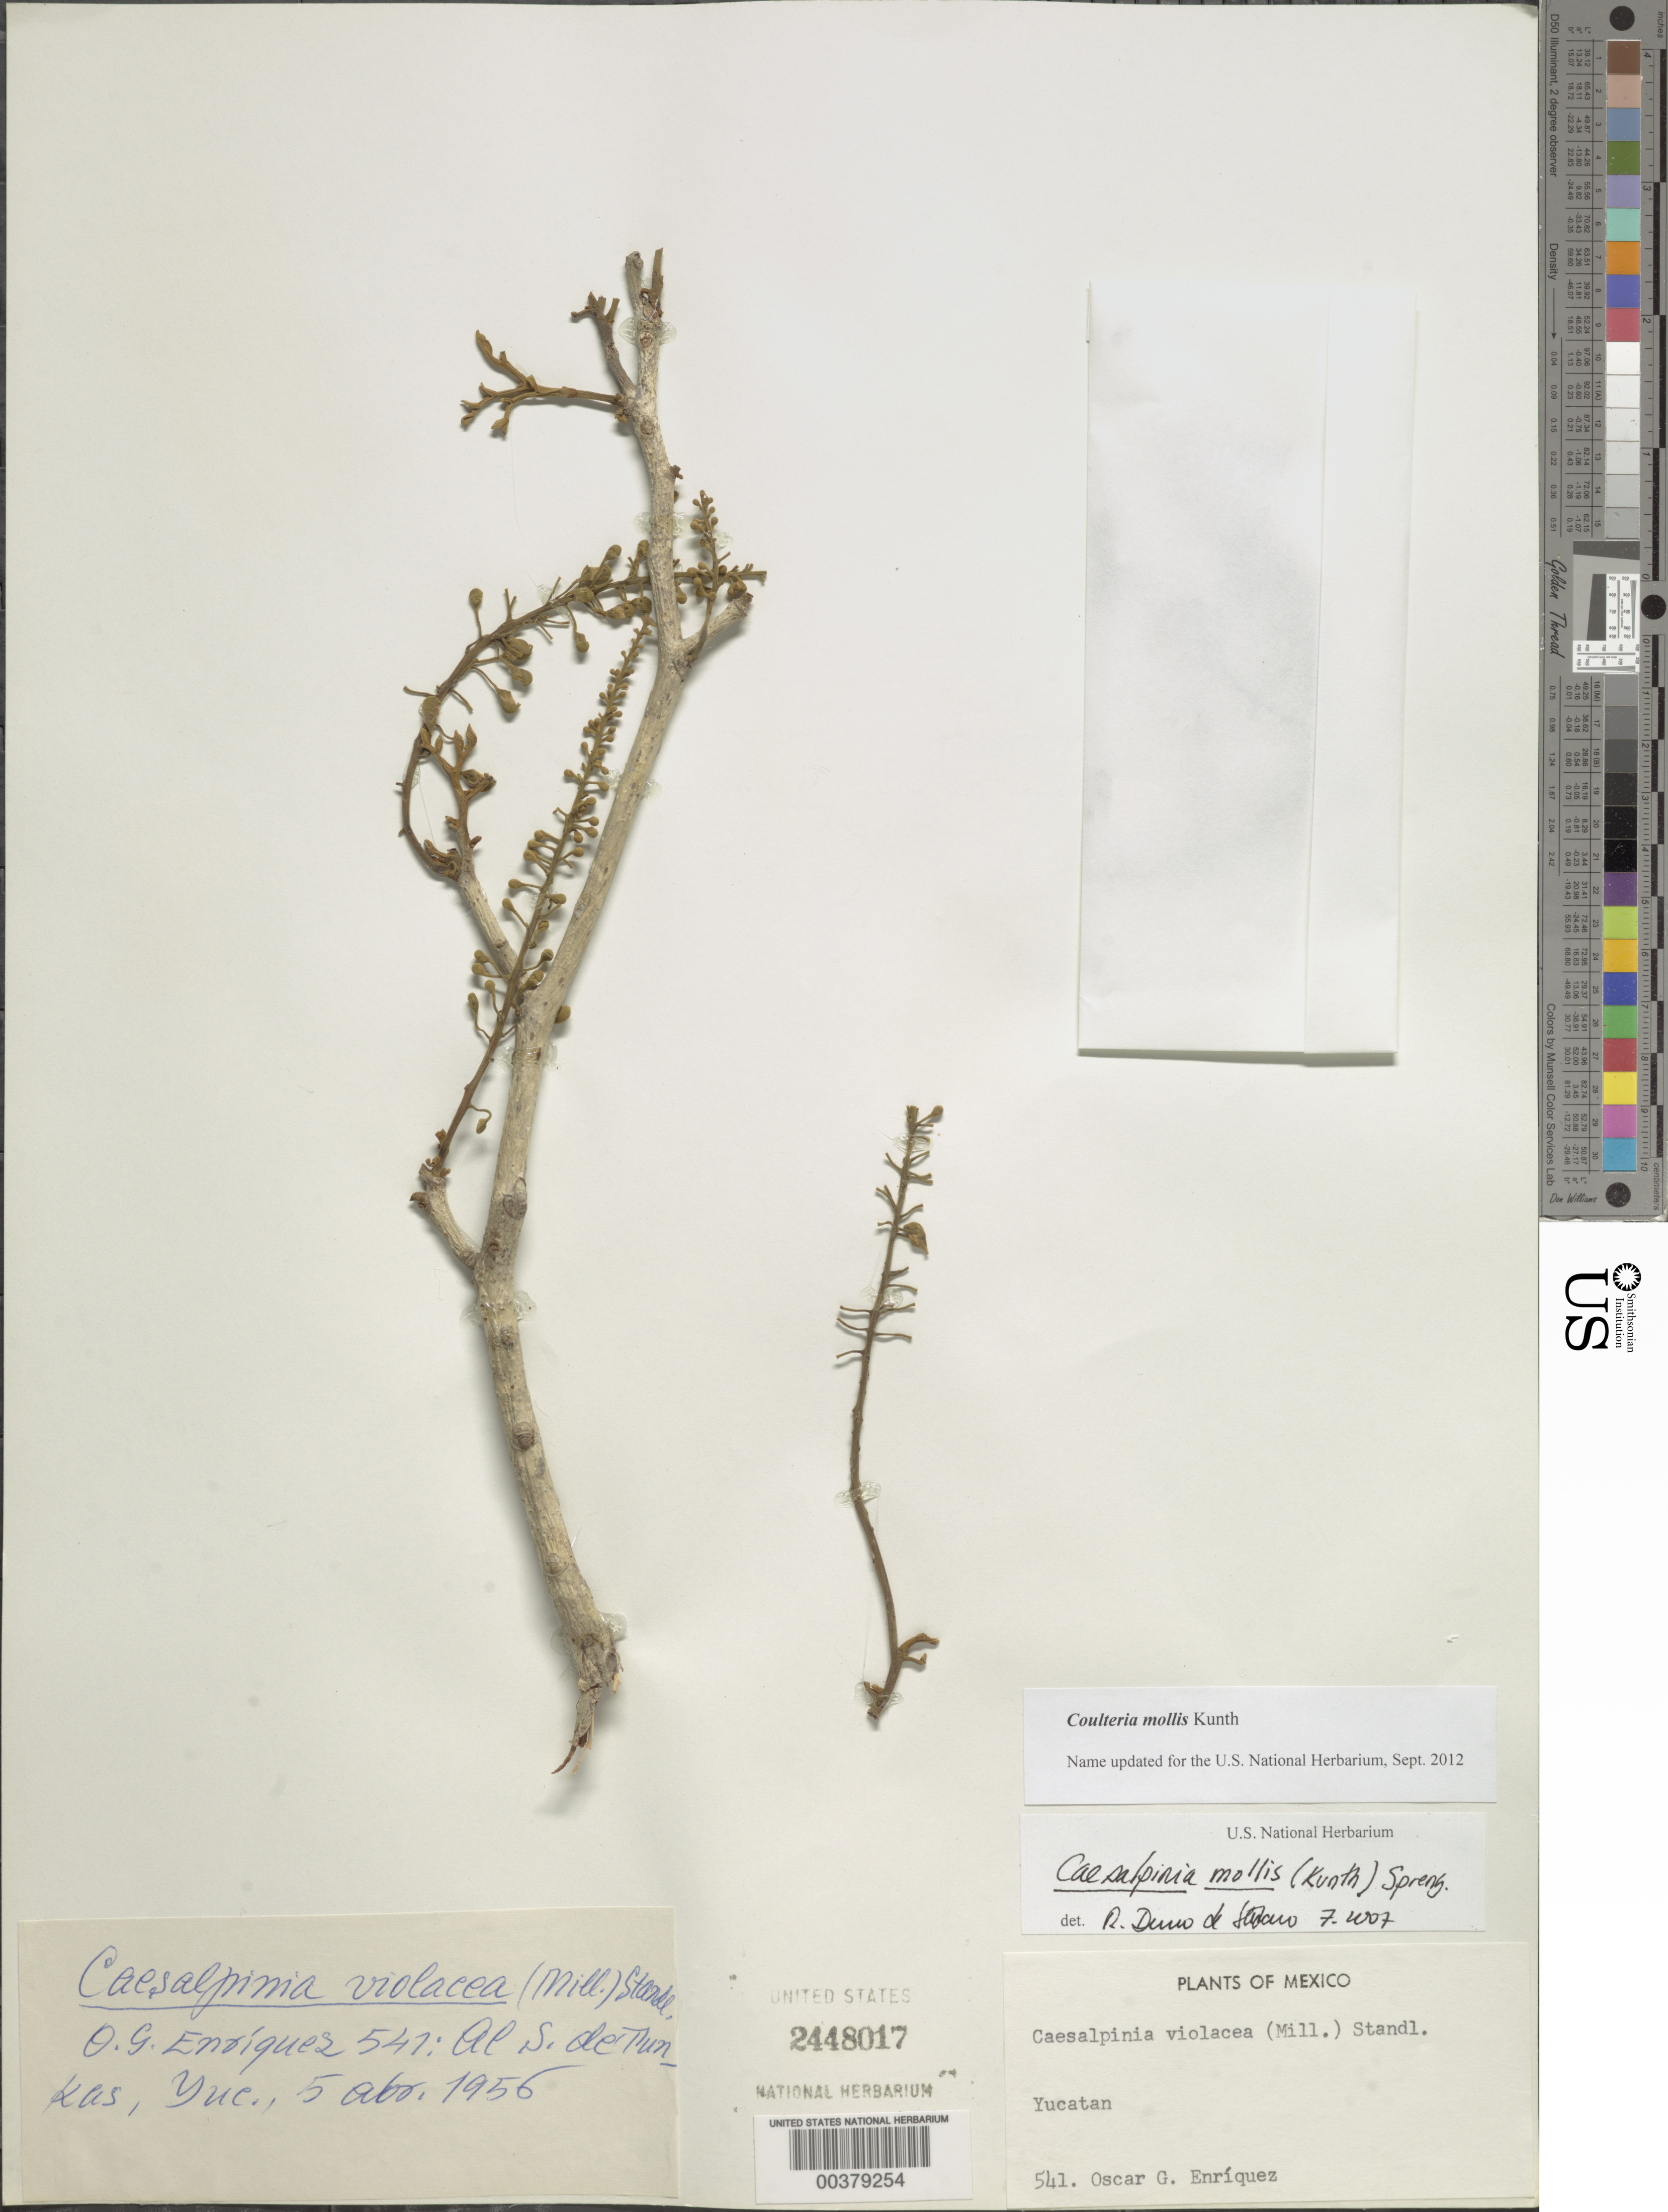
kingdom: Plantae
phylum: Tracheophyta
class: Magnoliopsida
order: Fabales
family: Fabaceae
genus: Coulteria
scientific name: Coulteria mollis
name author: Kunth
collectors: O. Enriquez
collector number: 541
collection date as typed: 04 Apr 1956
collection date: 1956-04-04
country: Mexico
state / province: Yucatán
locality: Tunkas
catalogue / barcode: US 2448017